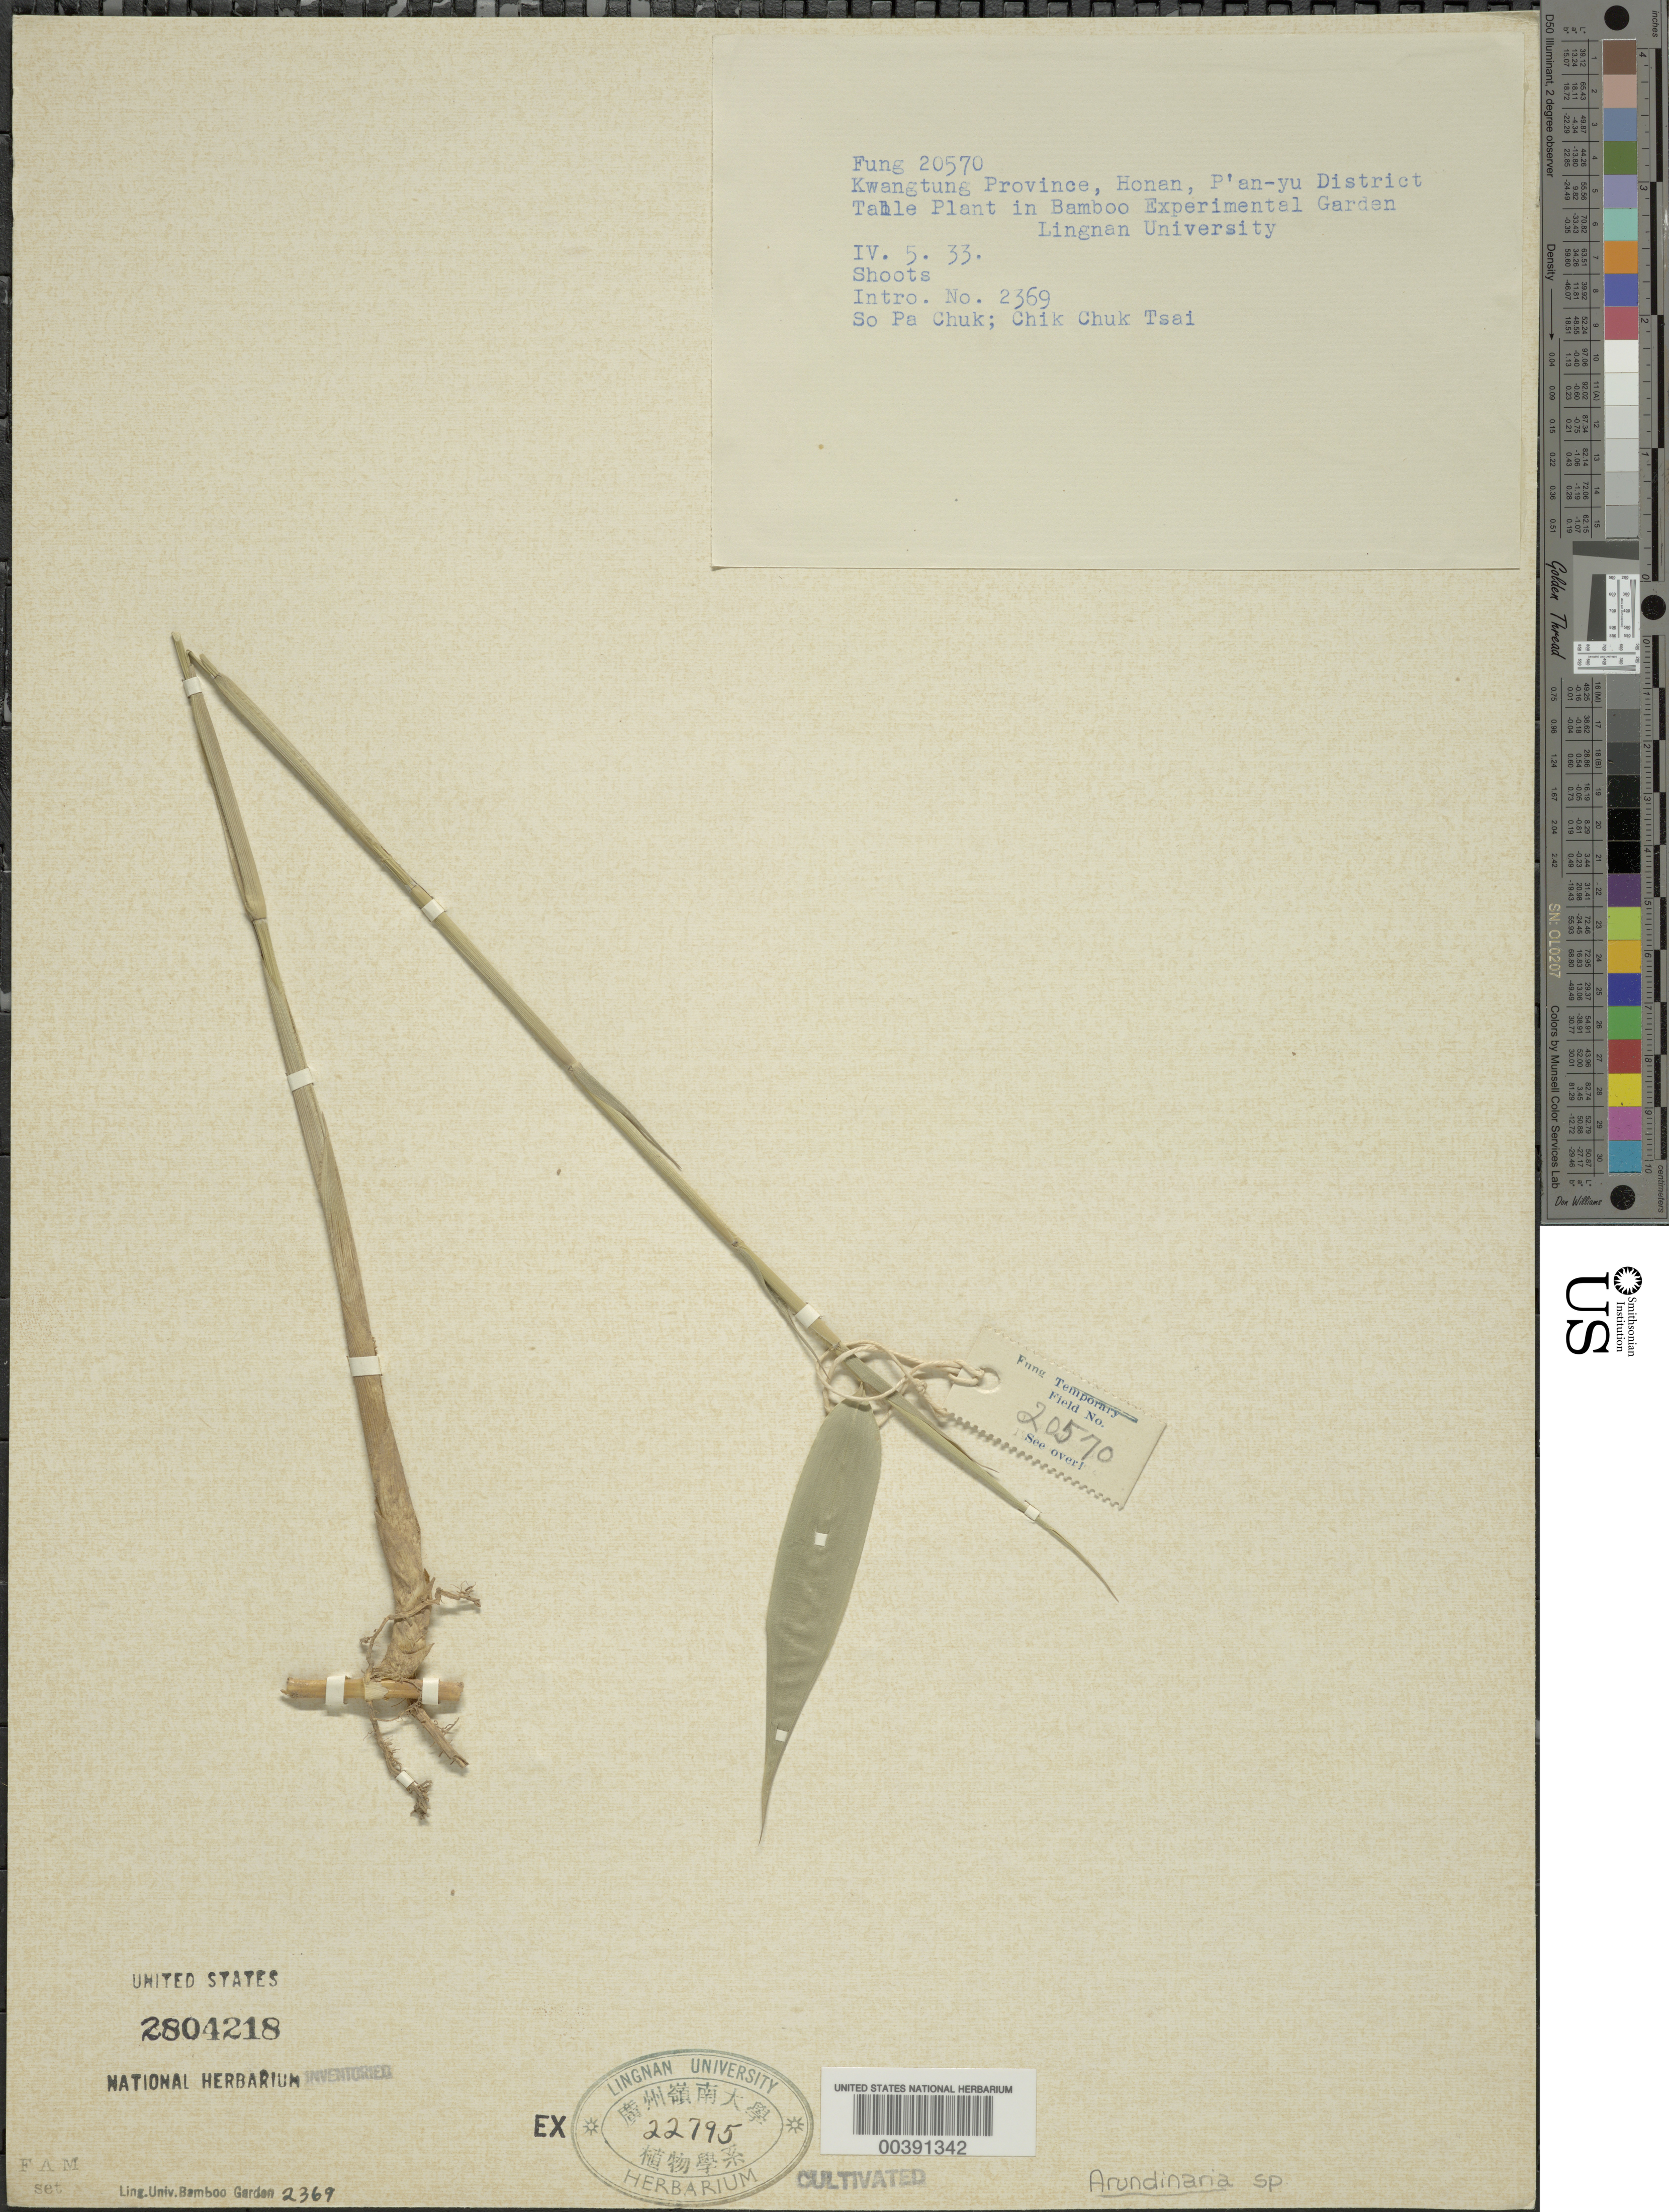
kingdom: Plantae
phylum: Tracheophyta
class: Liliopsida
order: Poales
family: Poaceae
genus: Arundinaria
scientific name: Arundinaria sp.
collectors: H. L. Fung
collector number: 20570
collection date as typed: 05 Apr 1933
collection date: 1933-04-05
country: China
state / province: Guangdong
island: Honam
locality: P'an-yu, lingnan univ. b.g.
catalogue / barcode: US 2804218